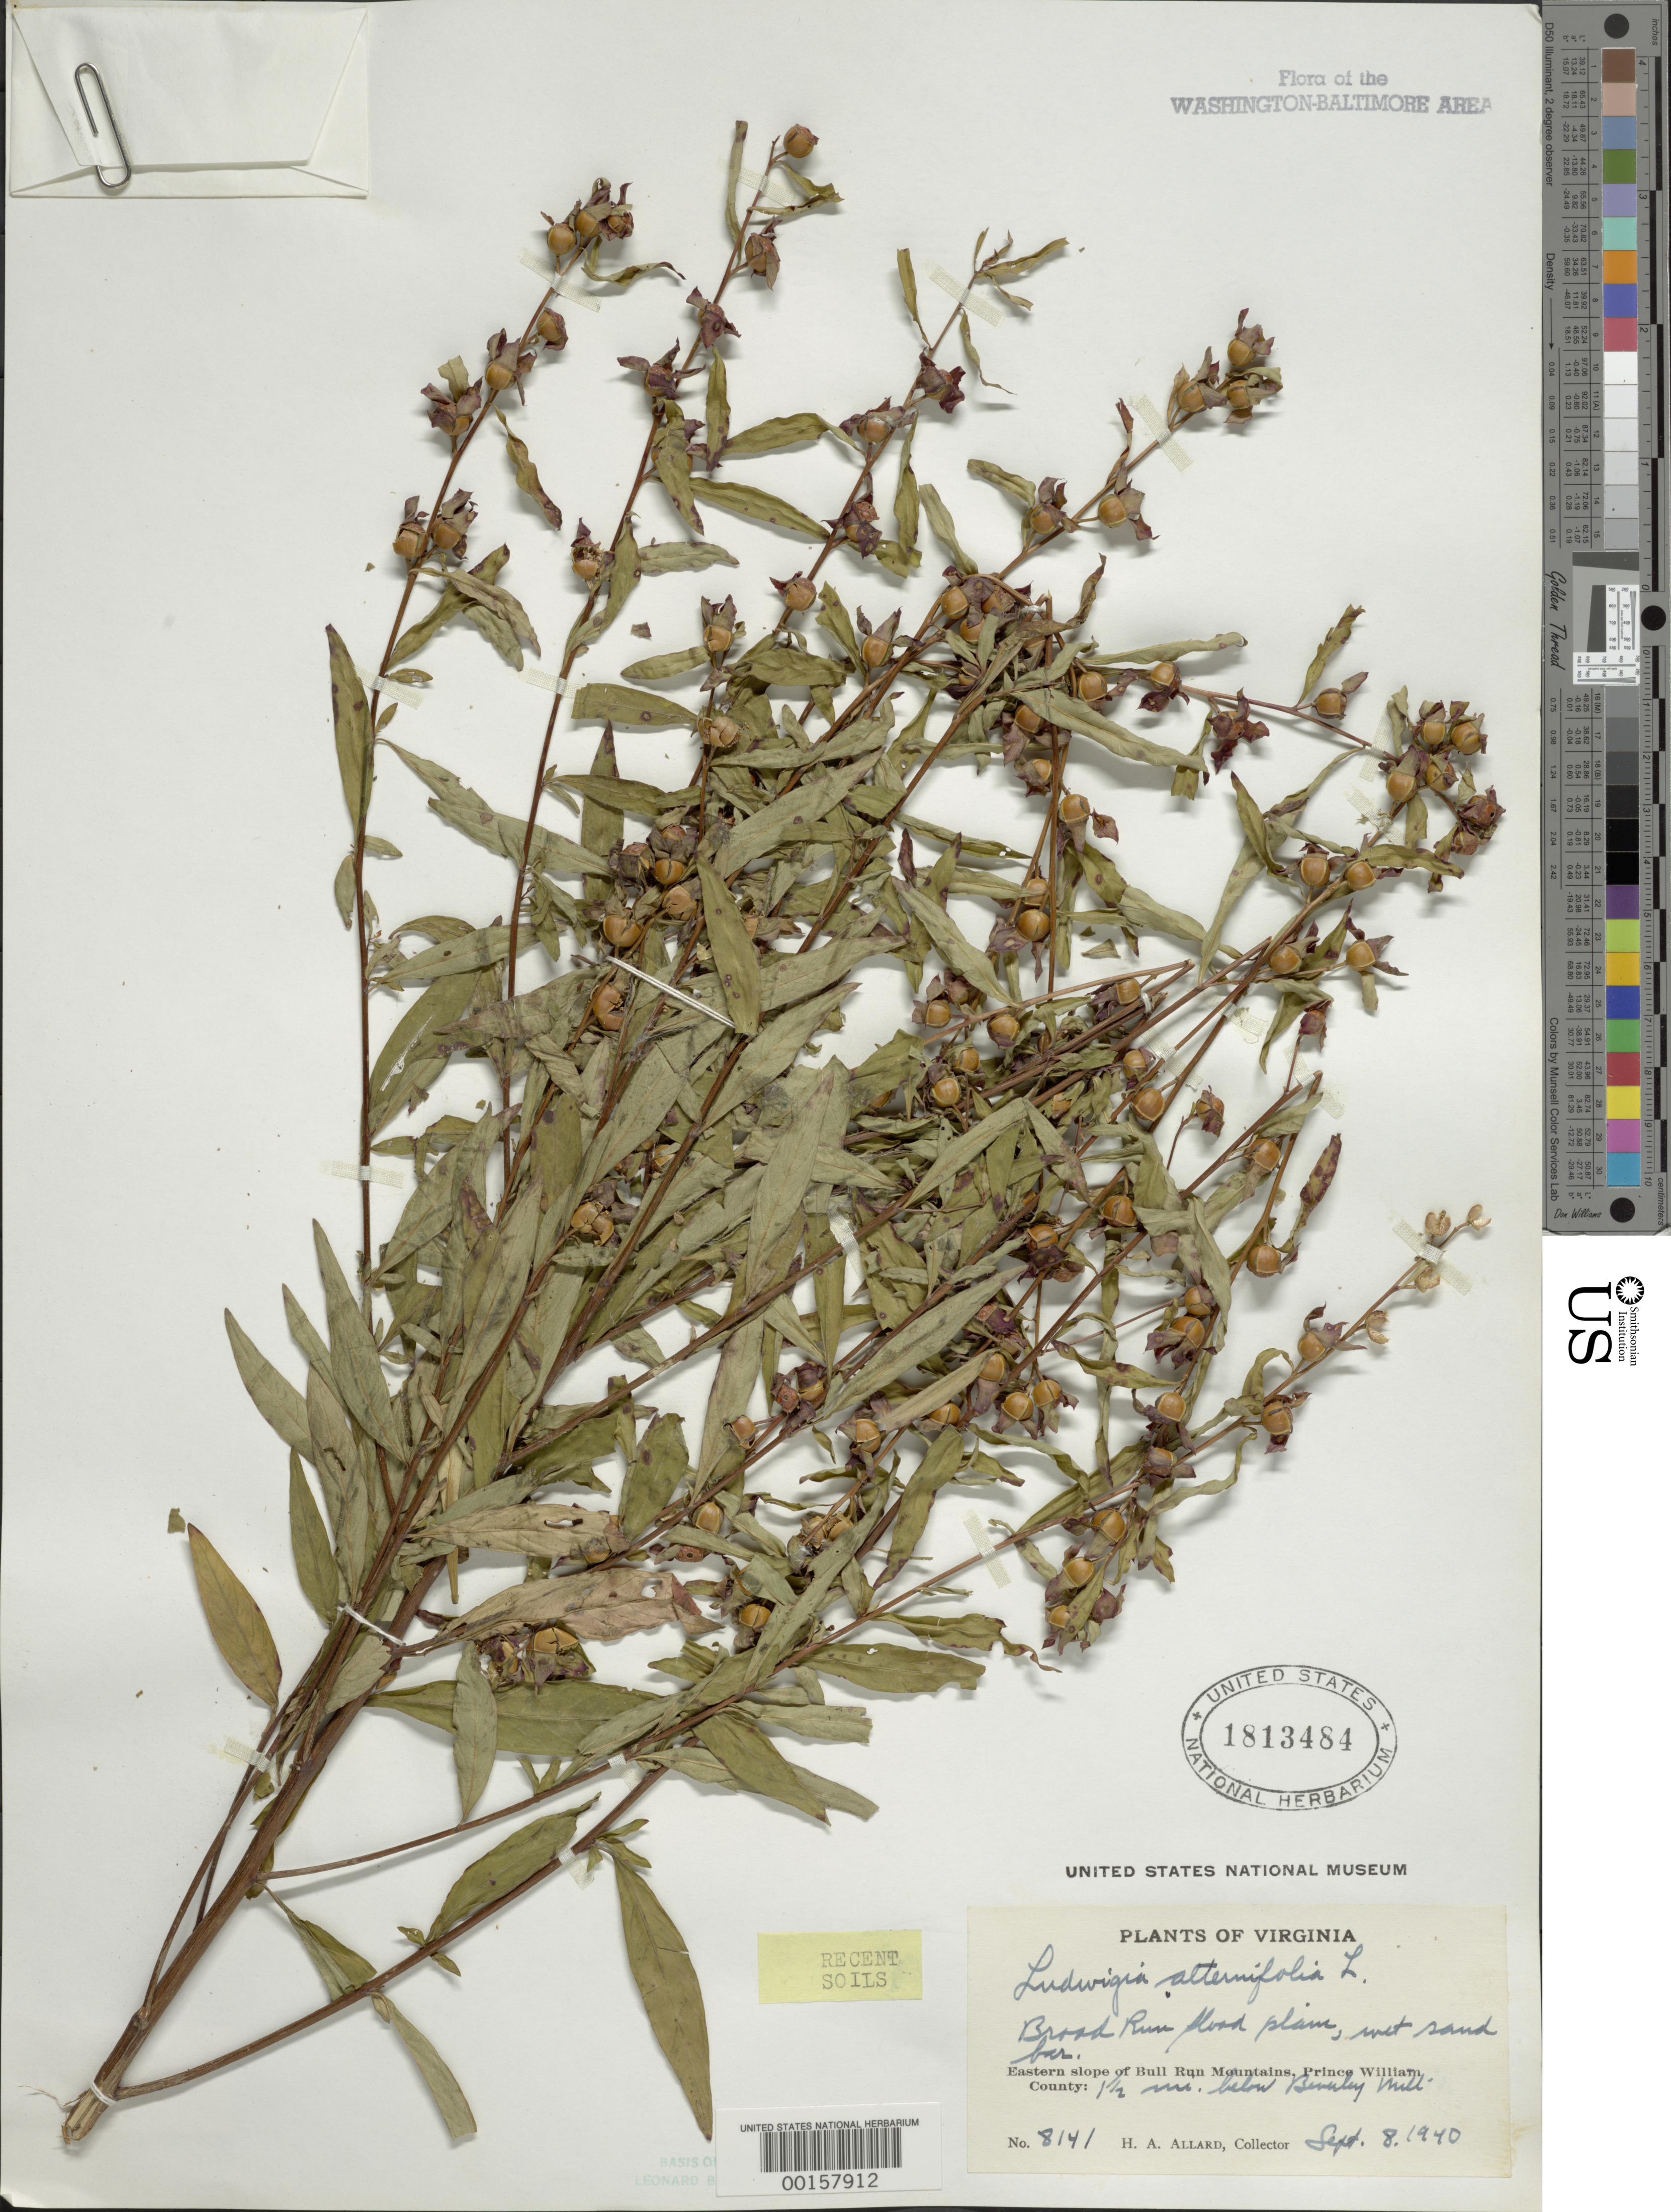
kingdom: Plantae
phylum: Tracheophyta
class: Magnoliopsida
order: Myrtales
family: Onagraceae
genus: Ludwigia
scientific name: Ludwigia alternifolia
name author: L.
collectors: H. A. Allard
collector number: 8141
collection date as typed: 08 Sep 1940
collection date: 1940-09-08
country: United States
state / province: Virginia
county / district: Prince William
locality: Bull Run Mountains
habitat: Flood plain, recent soils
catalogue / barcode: US 1813484